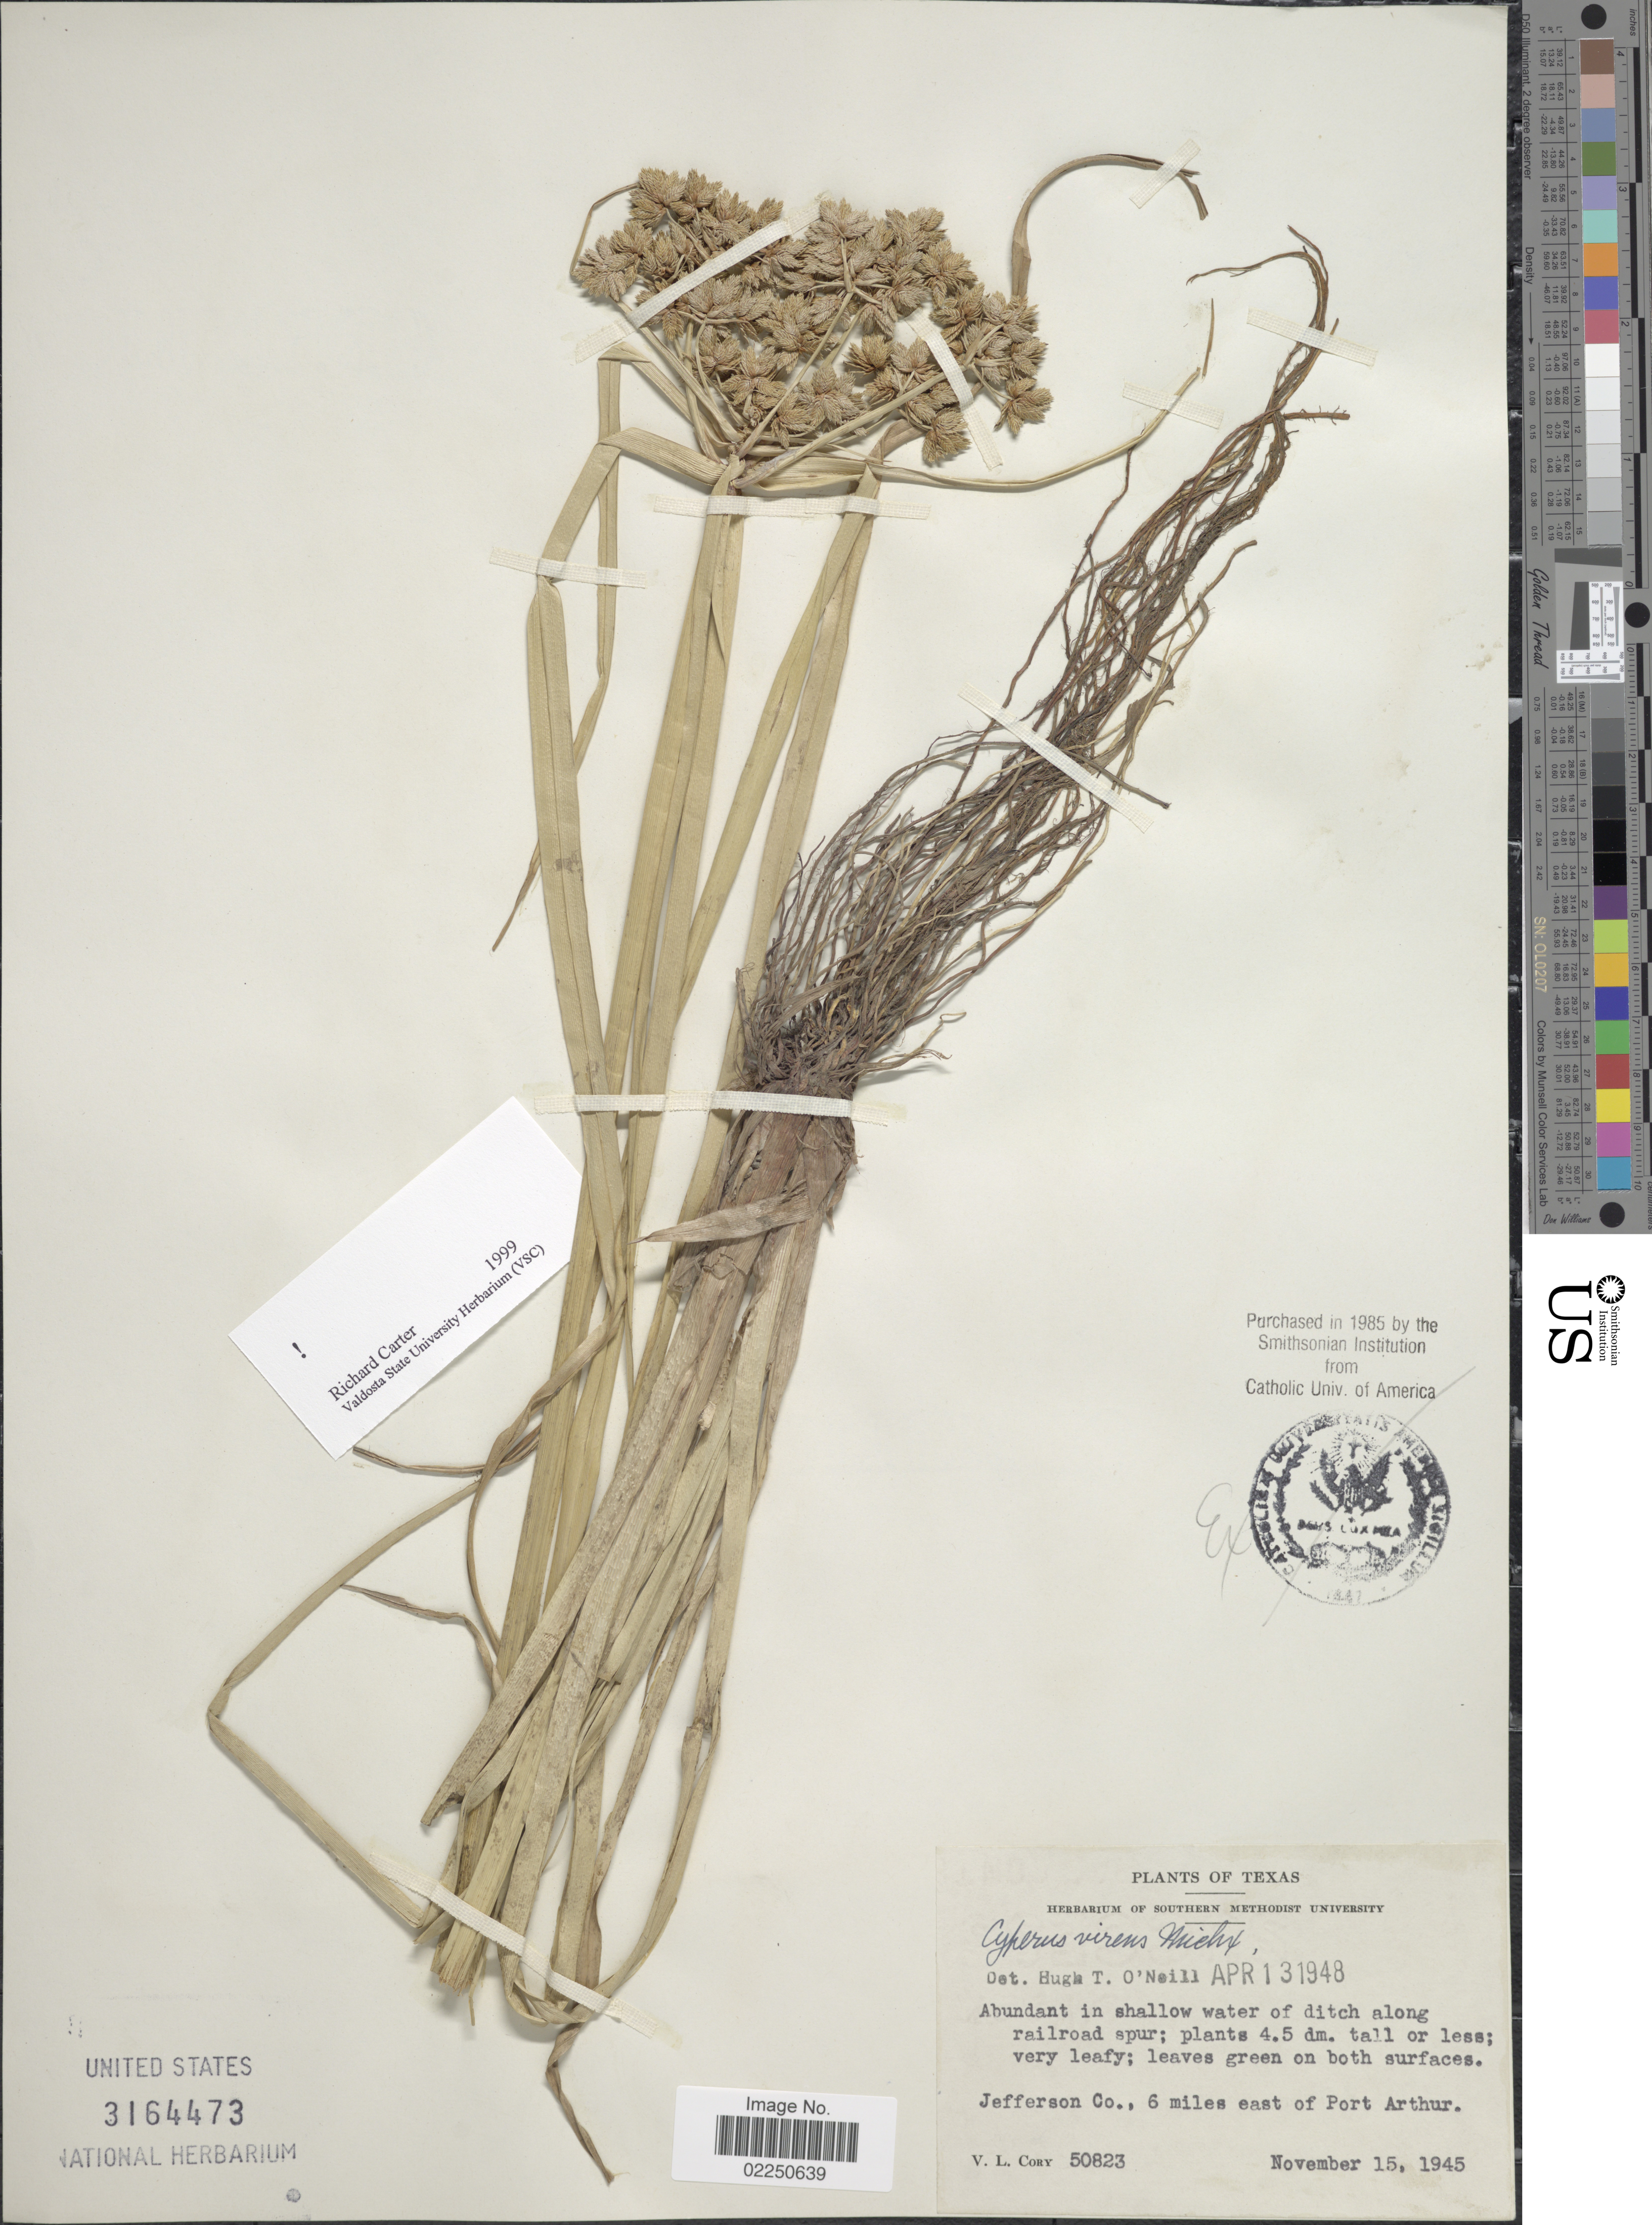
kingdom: Plantae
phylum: Tracheophyta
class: Liliopsida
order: Poales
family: Cyperaceae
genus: Cyperus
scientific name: Cyperus virens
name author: Michx.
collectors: V. Cory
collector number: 50823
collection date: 1945-11-15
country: United States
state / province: Texas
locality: Jefferson Co., 6 miles east of Port Arthur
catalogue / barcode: US 3164473